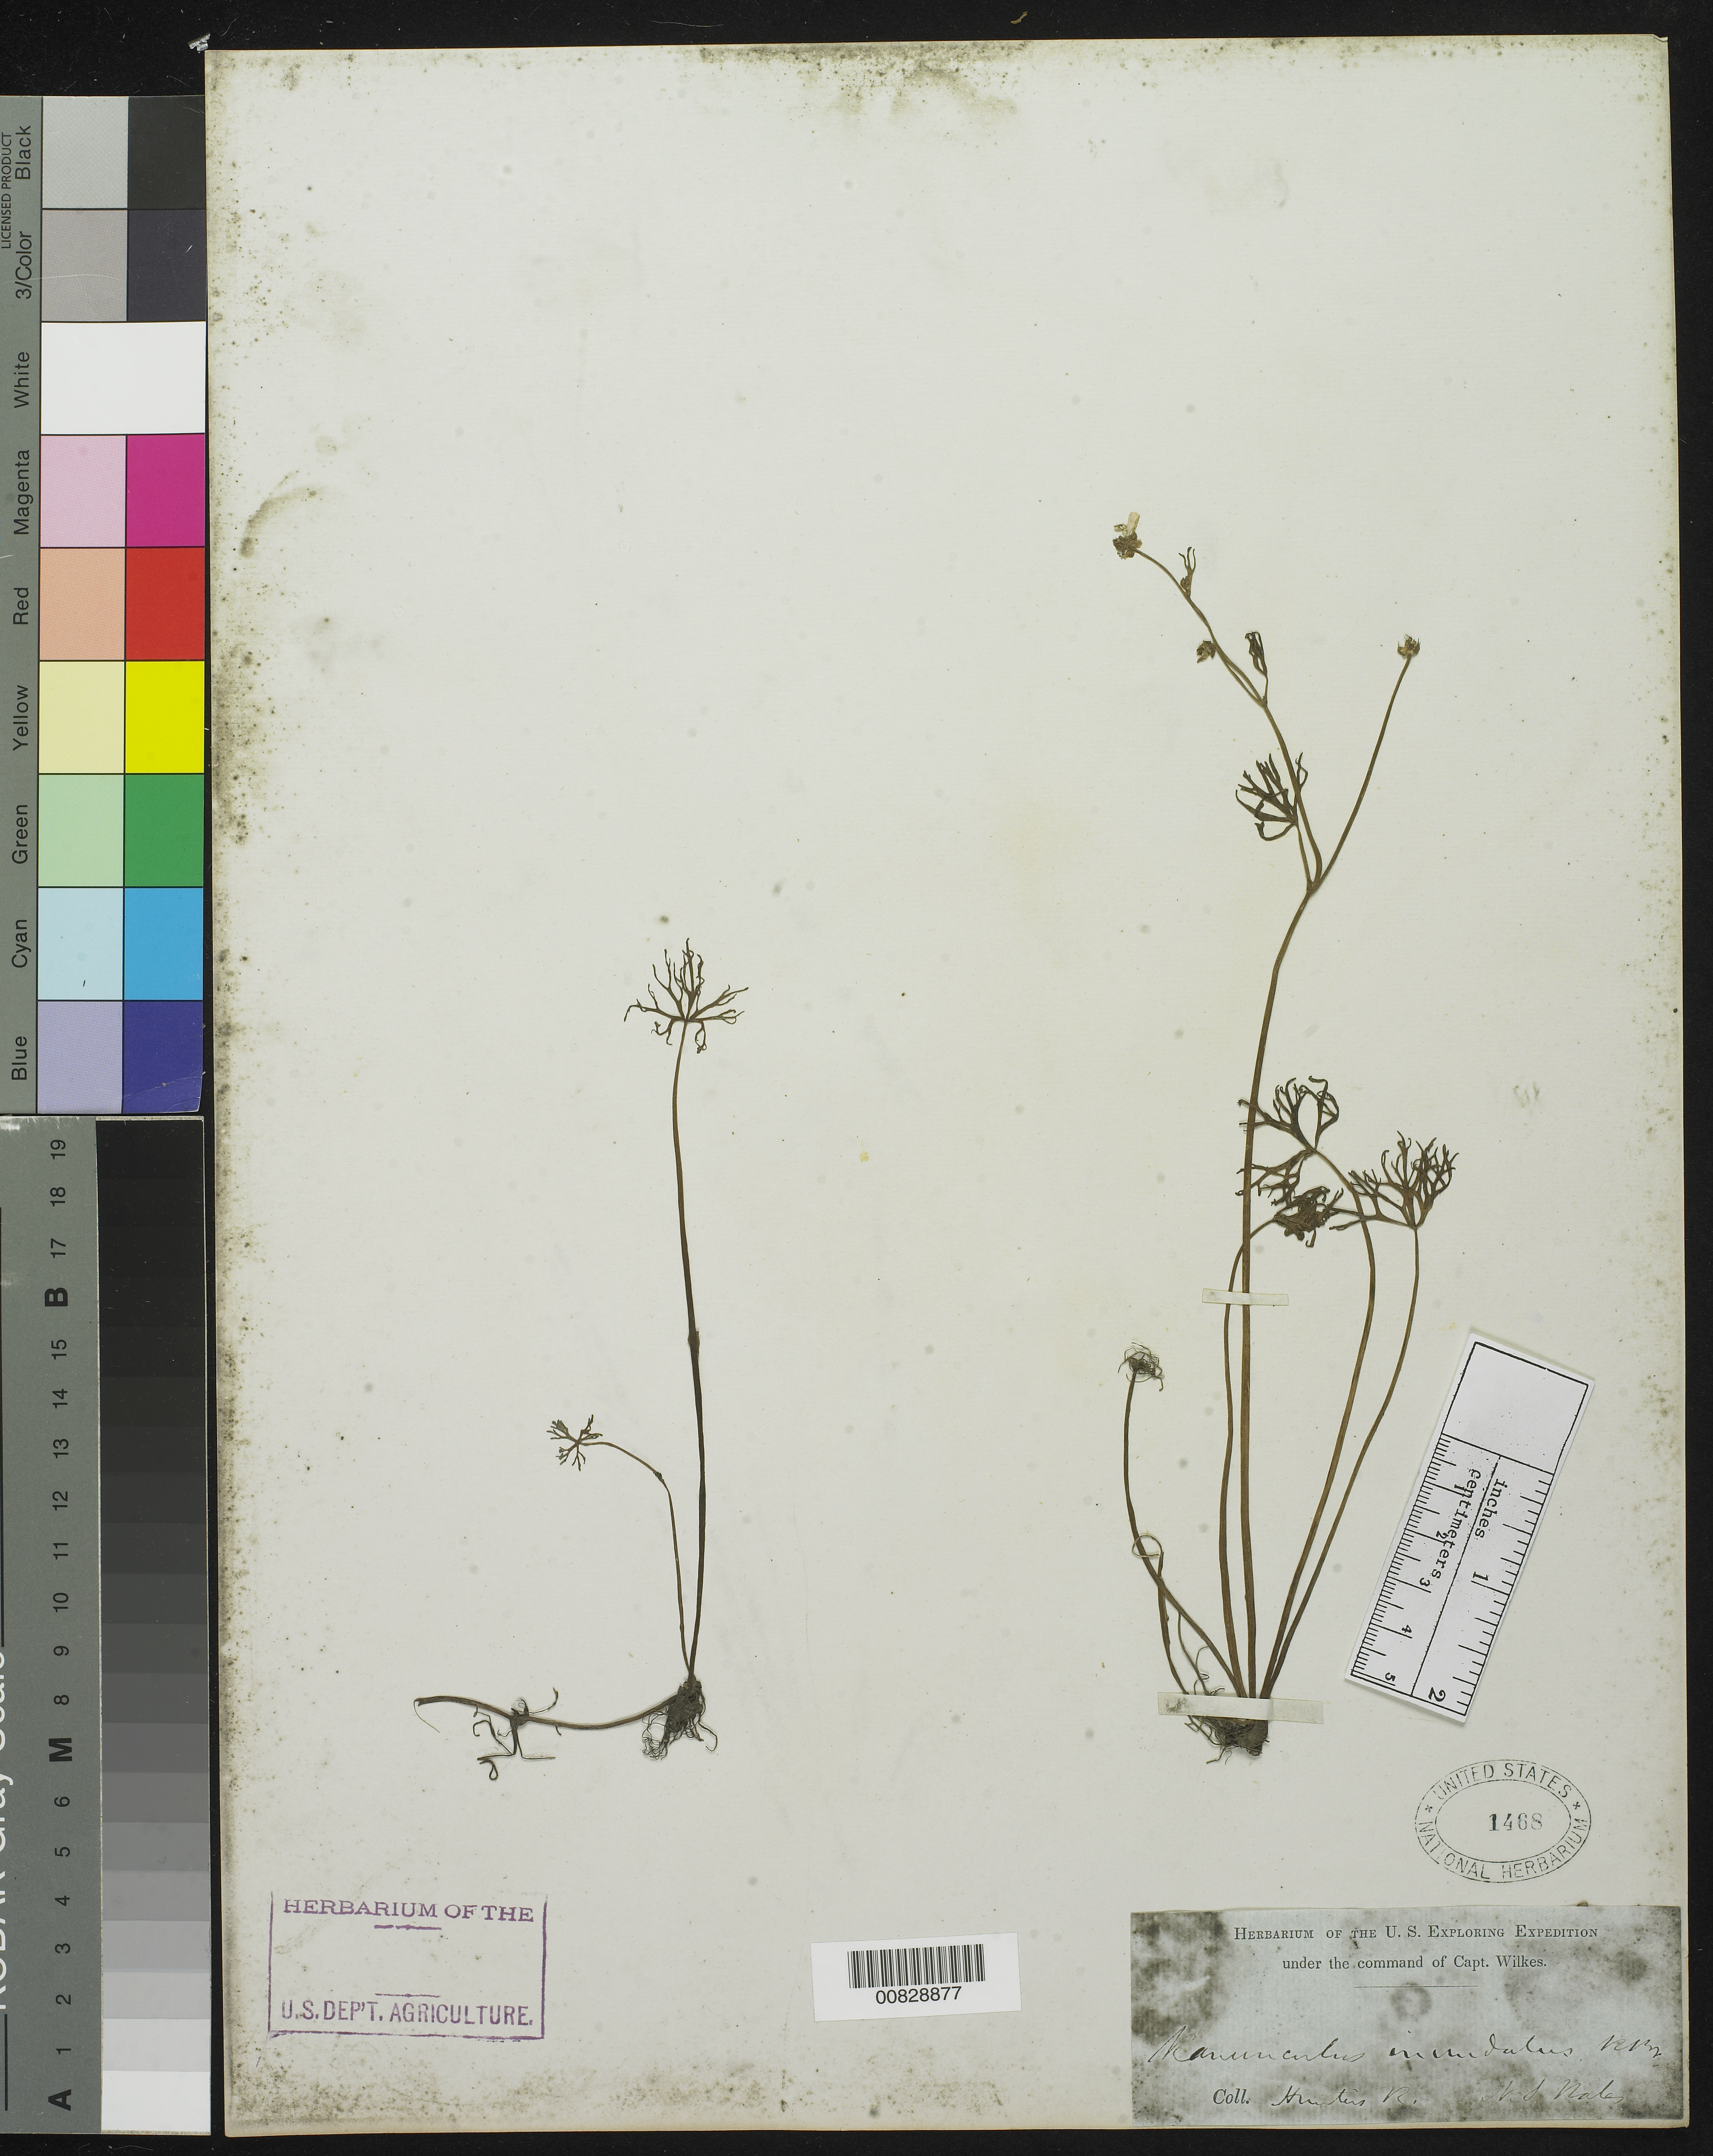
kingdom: Plantae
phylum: Tracheophyta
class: Magnoliopsida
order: Ranunculales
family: Ranunculaceae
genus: Ranunculus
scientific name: Ranunculus inundatus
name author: (DC.) R. Br.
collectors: Wilkes Explor. Exped.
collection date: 1838/1842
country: Australia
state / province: New South Wales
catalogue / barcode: US 1468